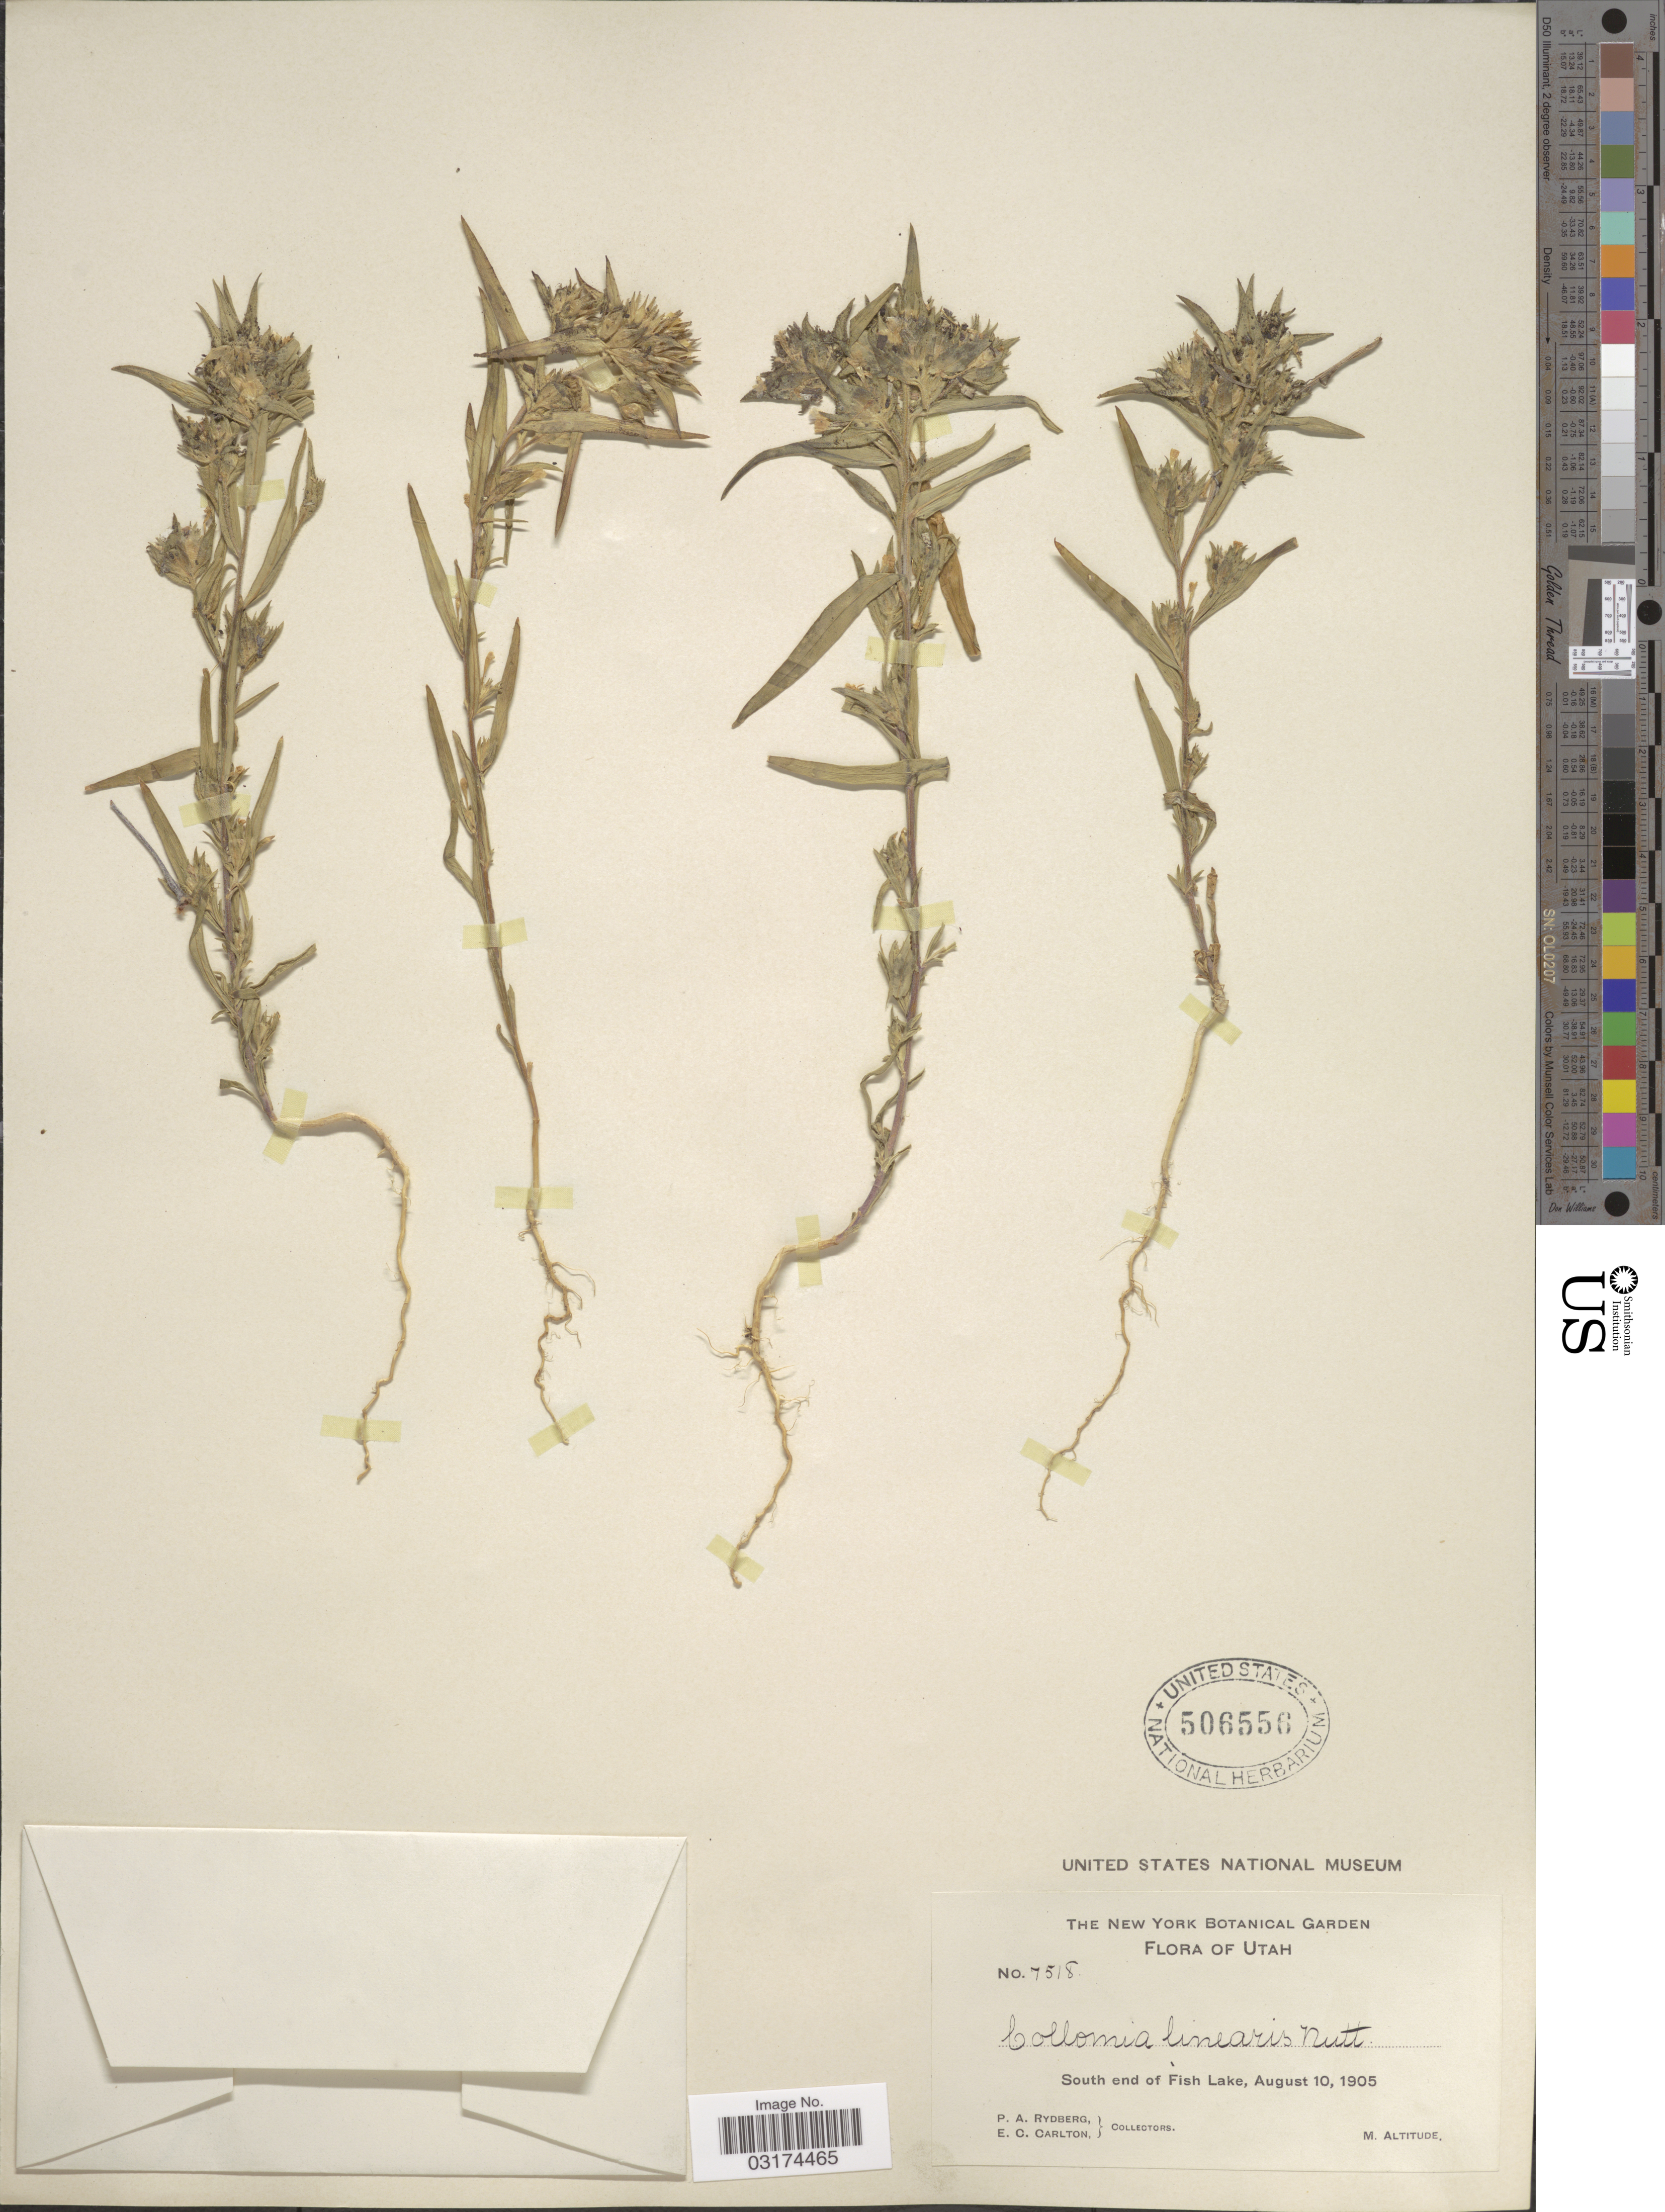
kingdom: Plantae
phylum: Tracheophyta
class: Magnoliopsida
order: Ericales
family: Polemoniaceae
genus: Collomia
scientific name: Collomia linearis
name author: Nutt.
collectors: P. A. Rydberg & E. Carlton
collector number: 7518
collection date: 1905-08-10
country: United States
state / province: Utah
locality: South end of Fish Lake.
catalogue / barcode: US 506556